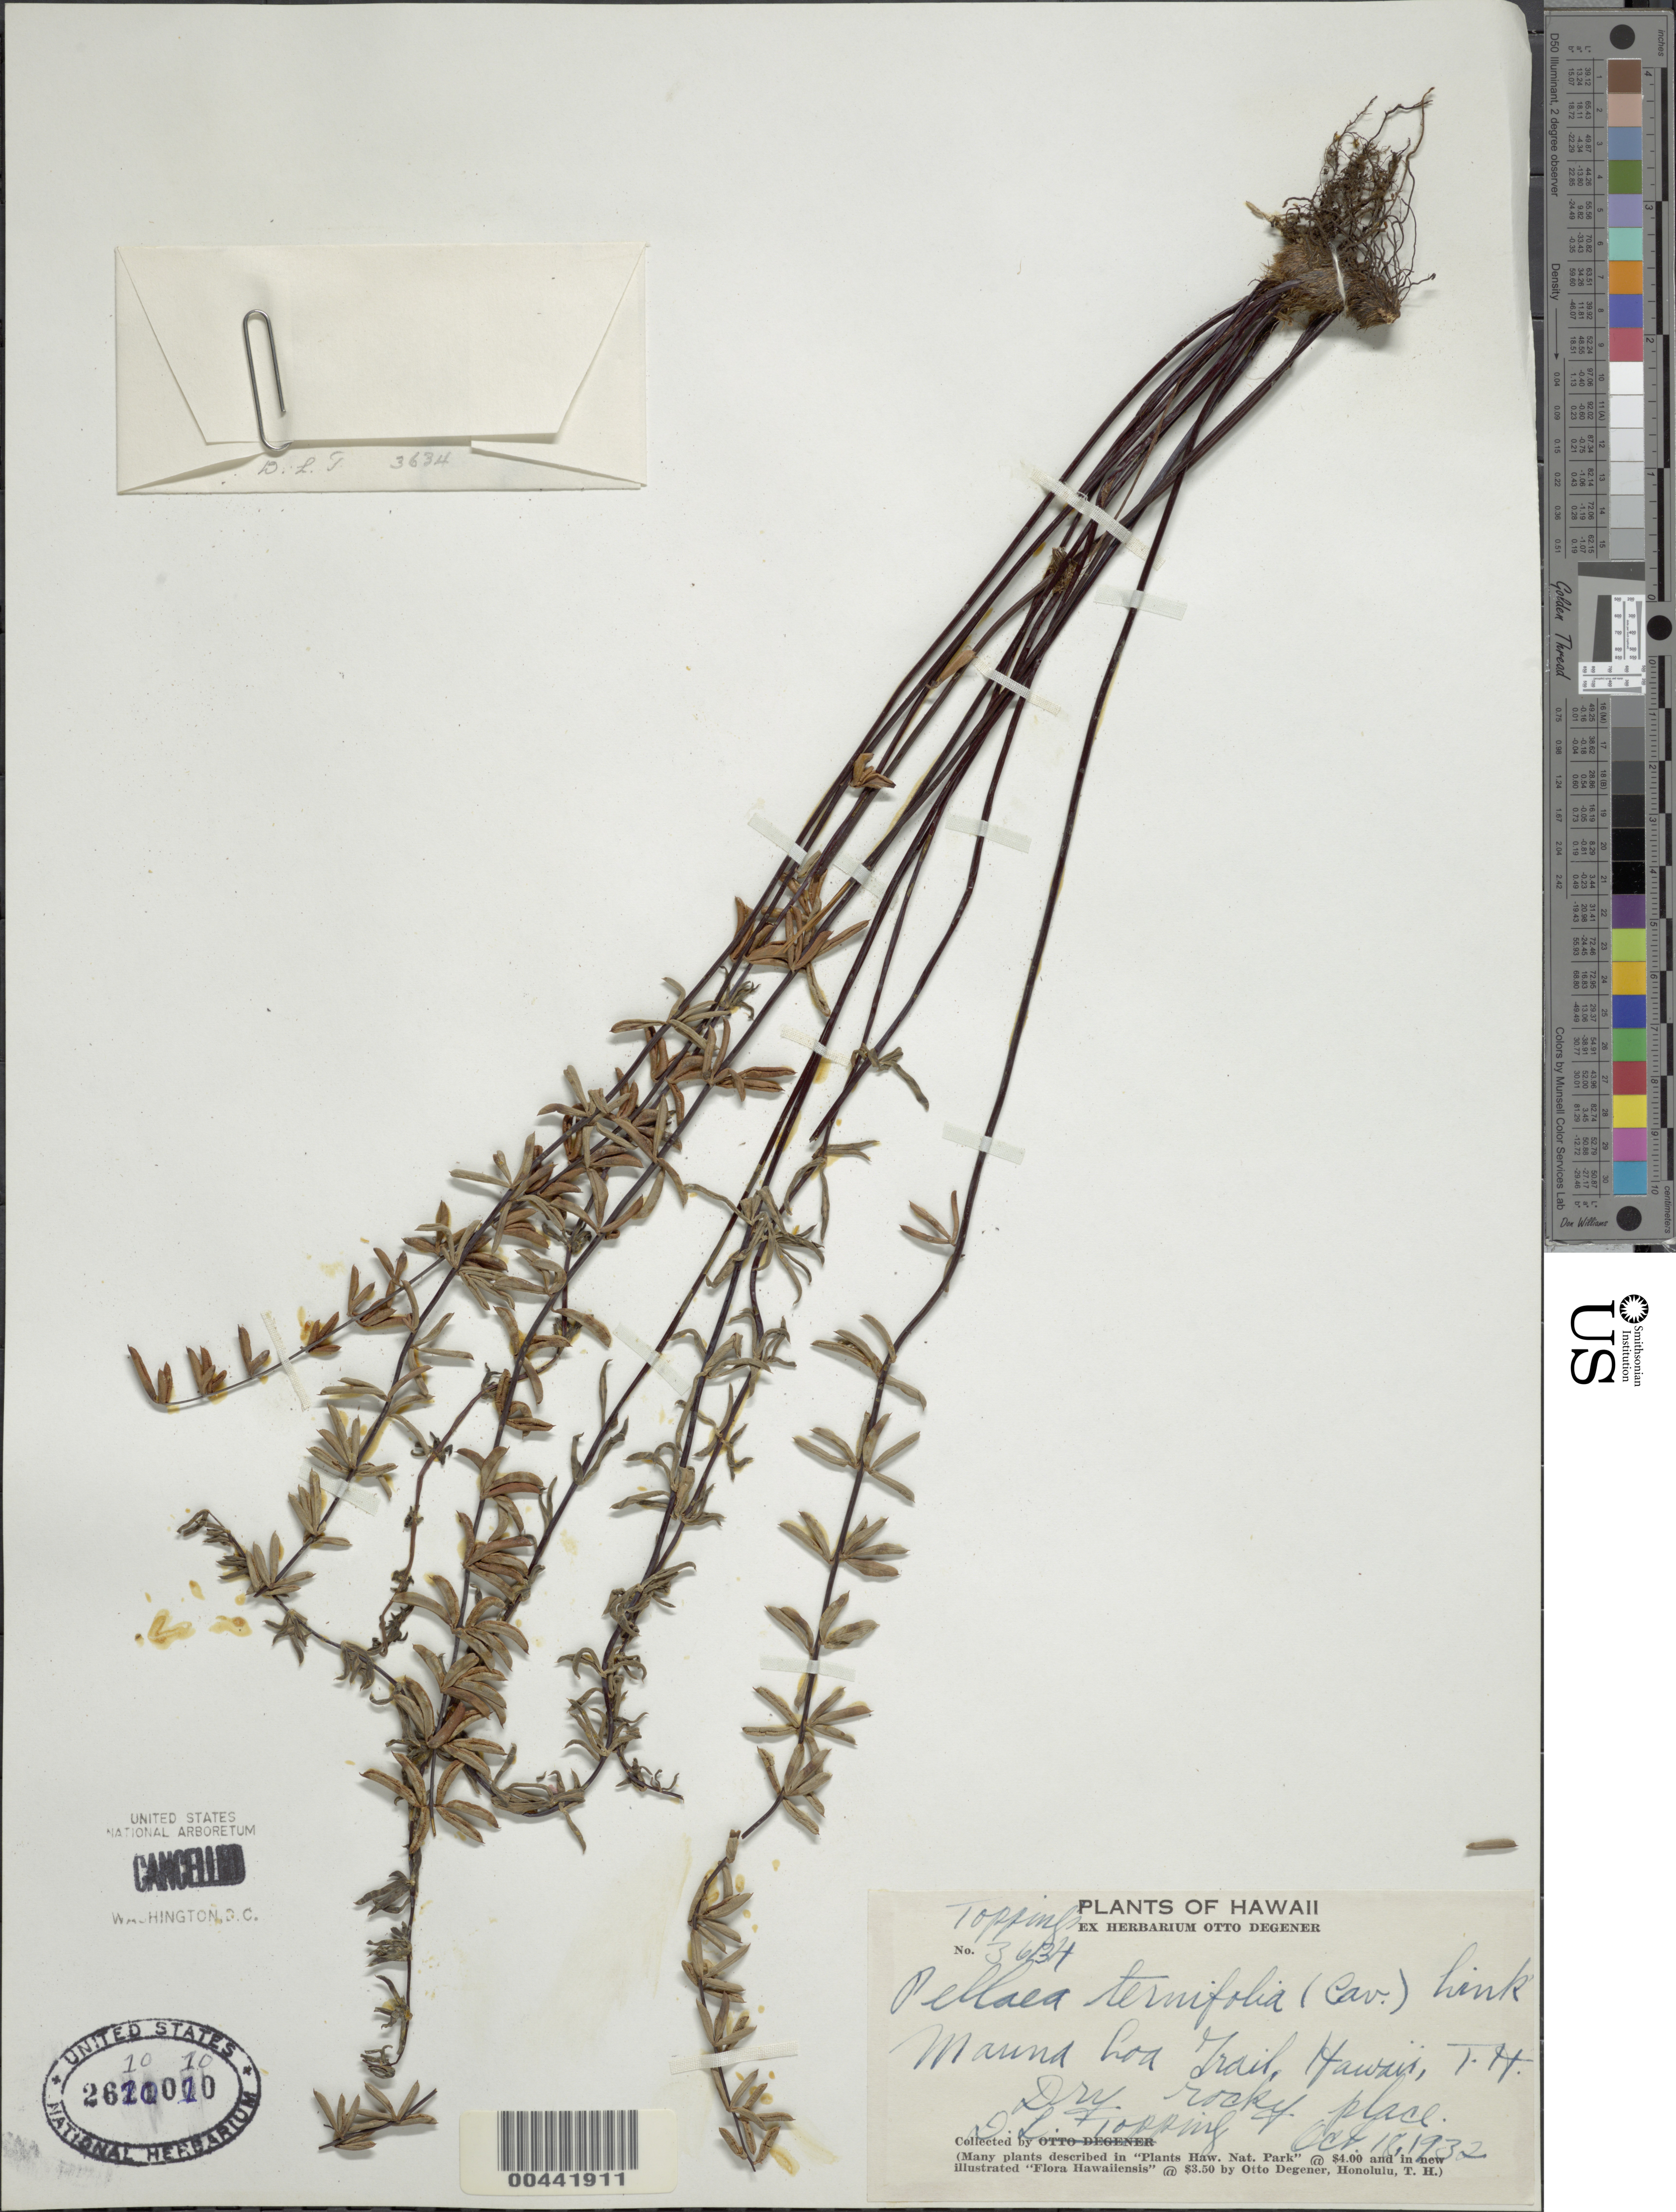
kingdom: Plantae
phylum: Tracheophyta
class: Polypodiopsida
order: Polypodiales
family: Pteridaceae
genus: Pellaea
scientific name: Pellaea ternifolia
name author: (Cav.) Link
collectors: D. L. Topping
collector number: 3634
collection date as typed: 12 Oct 1932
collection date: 1932-10-12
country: United States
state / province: Hawaii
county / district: Hawaii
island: Hawaii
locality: Mauna Loa Trail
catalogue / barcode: US 2610010